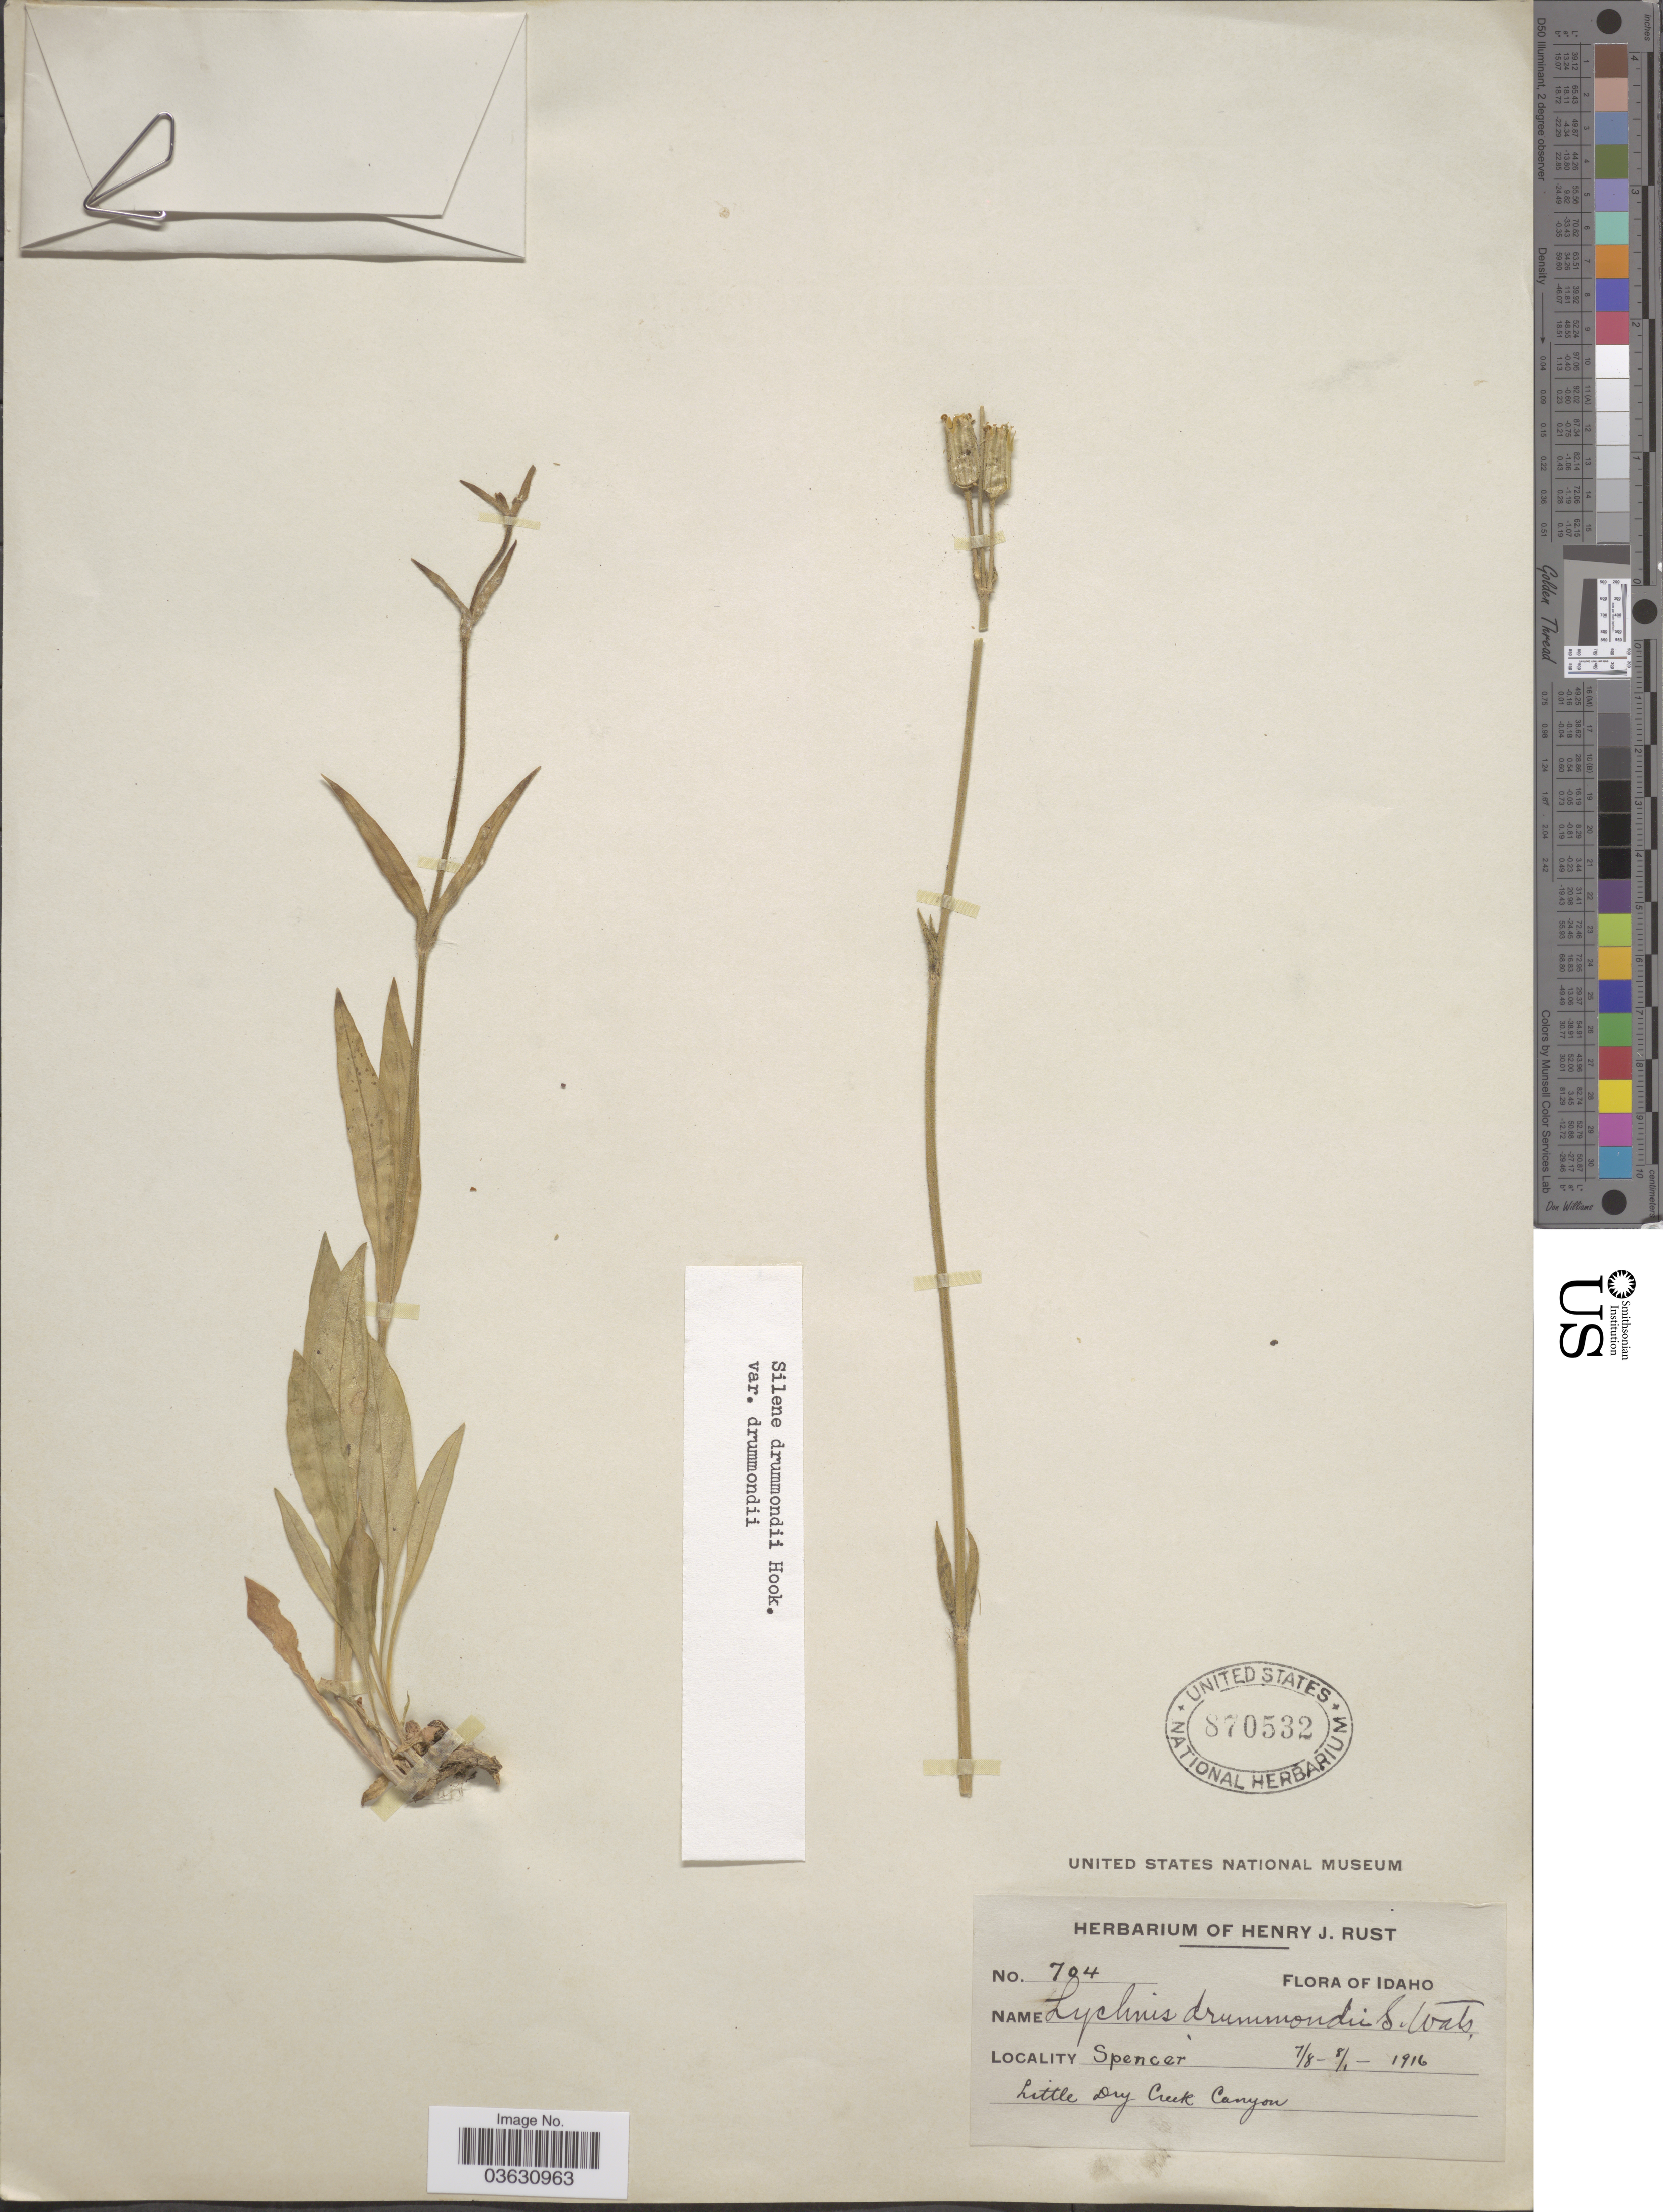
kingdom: Plantae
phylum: Tracheophyta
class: Magnoliopsida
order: Caryophyllales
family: Caryophyllaceae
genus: Silene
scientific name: Silene drummondii var. drummondii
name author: Hook.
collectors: ex herb. Henry J. Rust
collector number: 704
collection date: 1916-07-08/1916-08-01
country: United States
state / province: Idaho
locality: Spencer. Little Dry Creek Canyon.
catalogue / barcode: US 870532